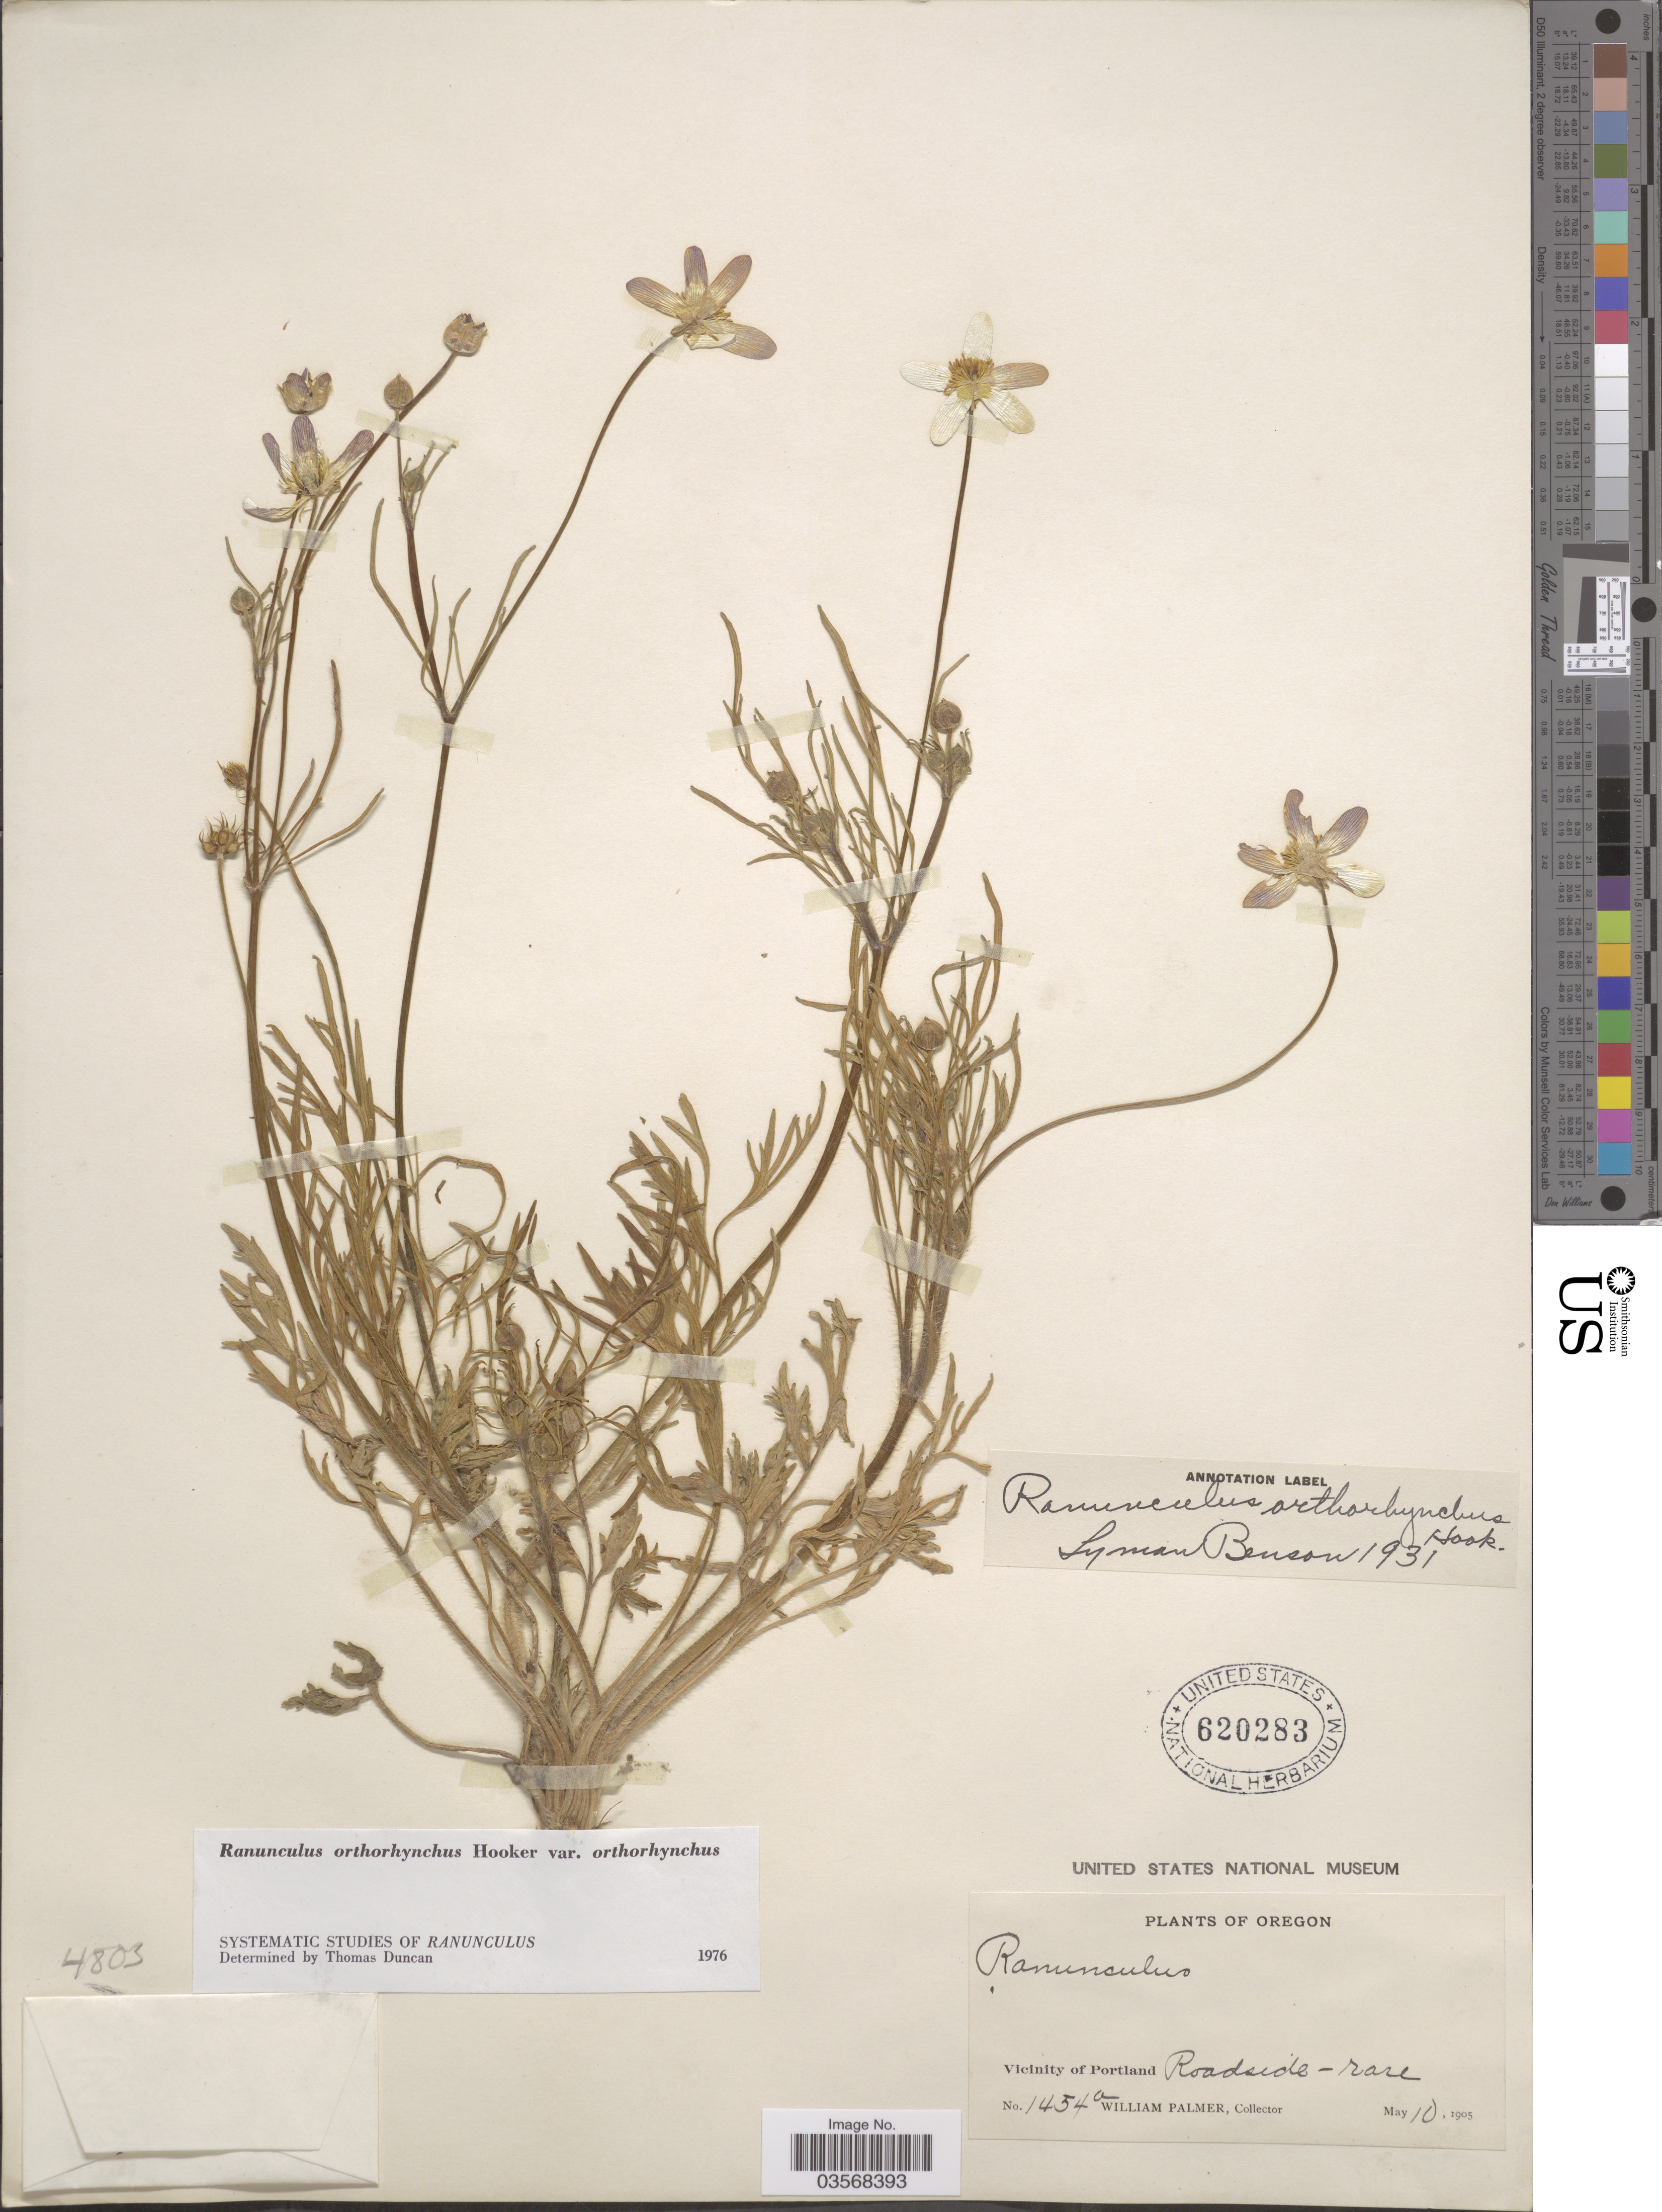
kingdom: Plantae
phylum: Tracheophyta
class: Magnoliopsida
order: Ranunculales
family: Ranunculaceae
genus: Ranunculus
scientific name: Ranunculus orthorhynchus var. orthorhynchus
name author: Hook.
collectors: W. Palmer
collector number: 1454a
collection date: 1905-05-10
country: United States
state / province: Oregon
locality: Vicinity of Portland.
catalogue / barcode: US 620283